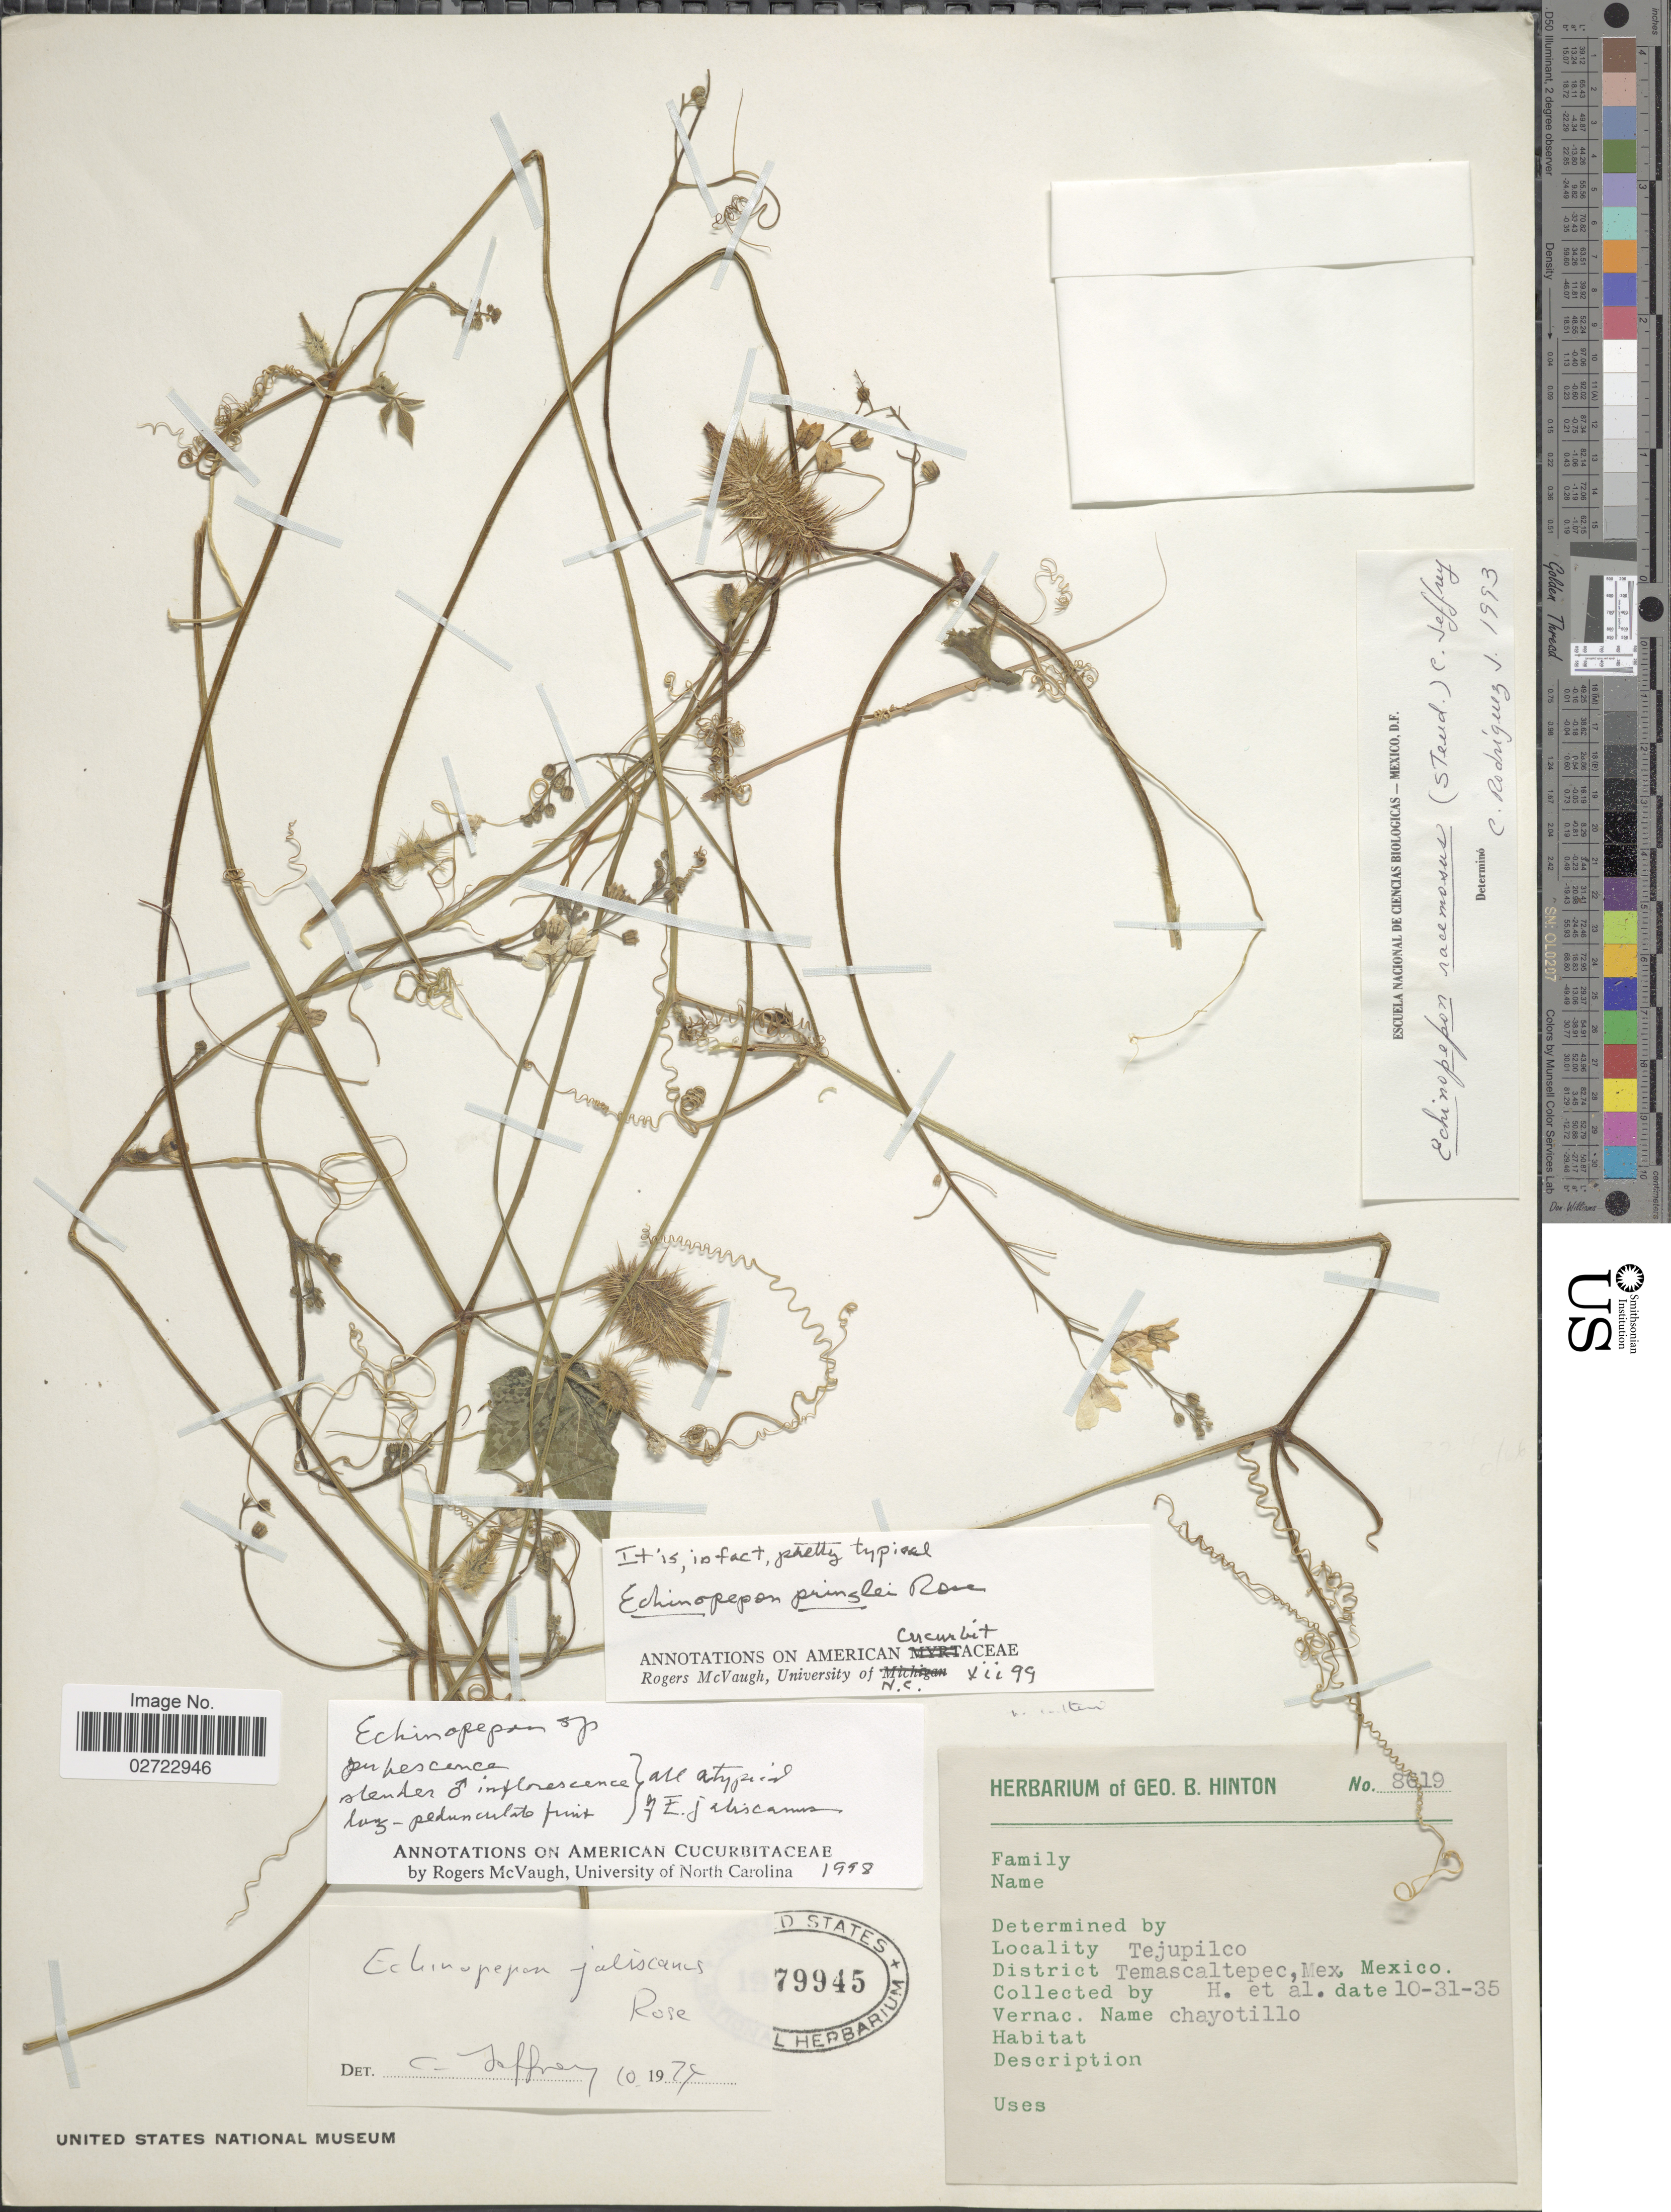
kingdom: Plantae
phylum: Tracheophyta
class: Magnoliopsida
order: Cucurbitales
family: Cucurbitaceae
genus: Echinopepon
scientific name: Echinopepon pringlei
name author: Rose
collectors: G. B. Hinton & et al.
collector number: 8619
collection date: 1935-10-31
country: Mexico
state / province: México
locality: Tejupilco, District Temascaltepec.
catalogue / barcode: US 1979945